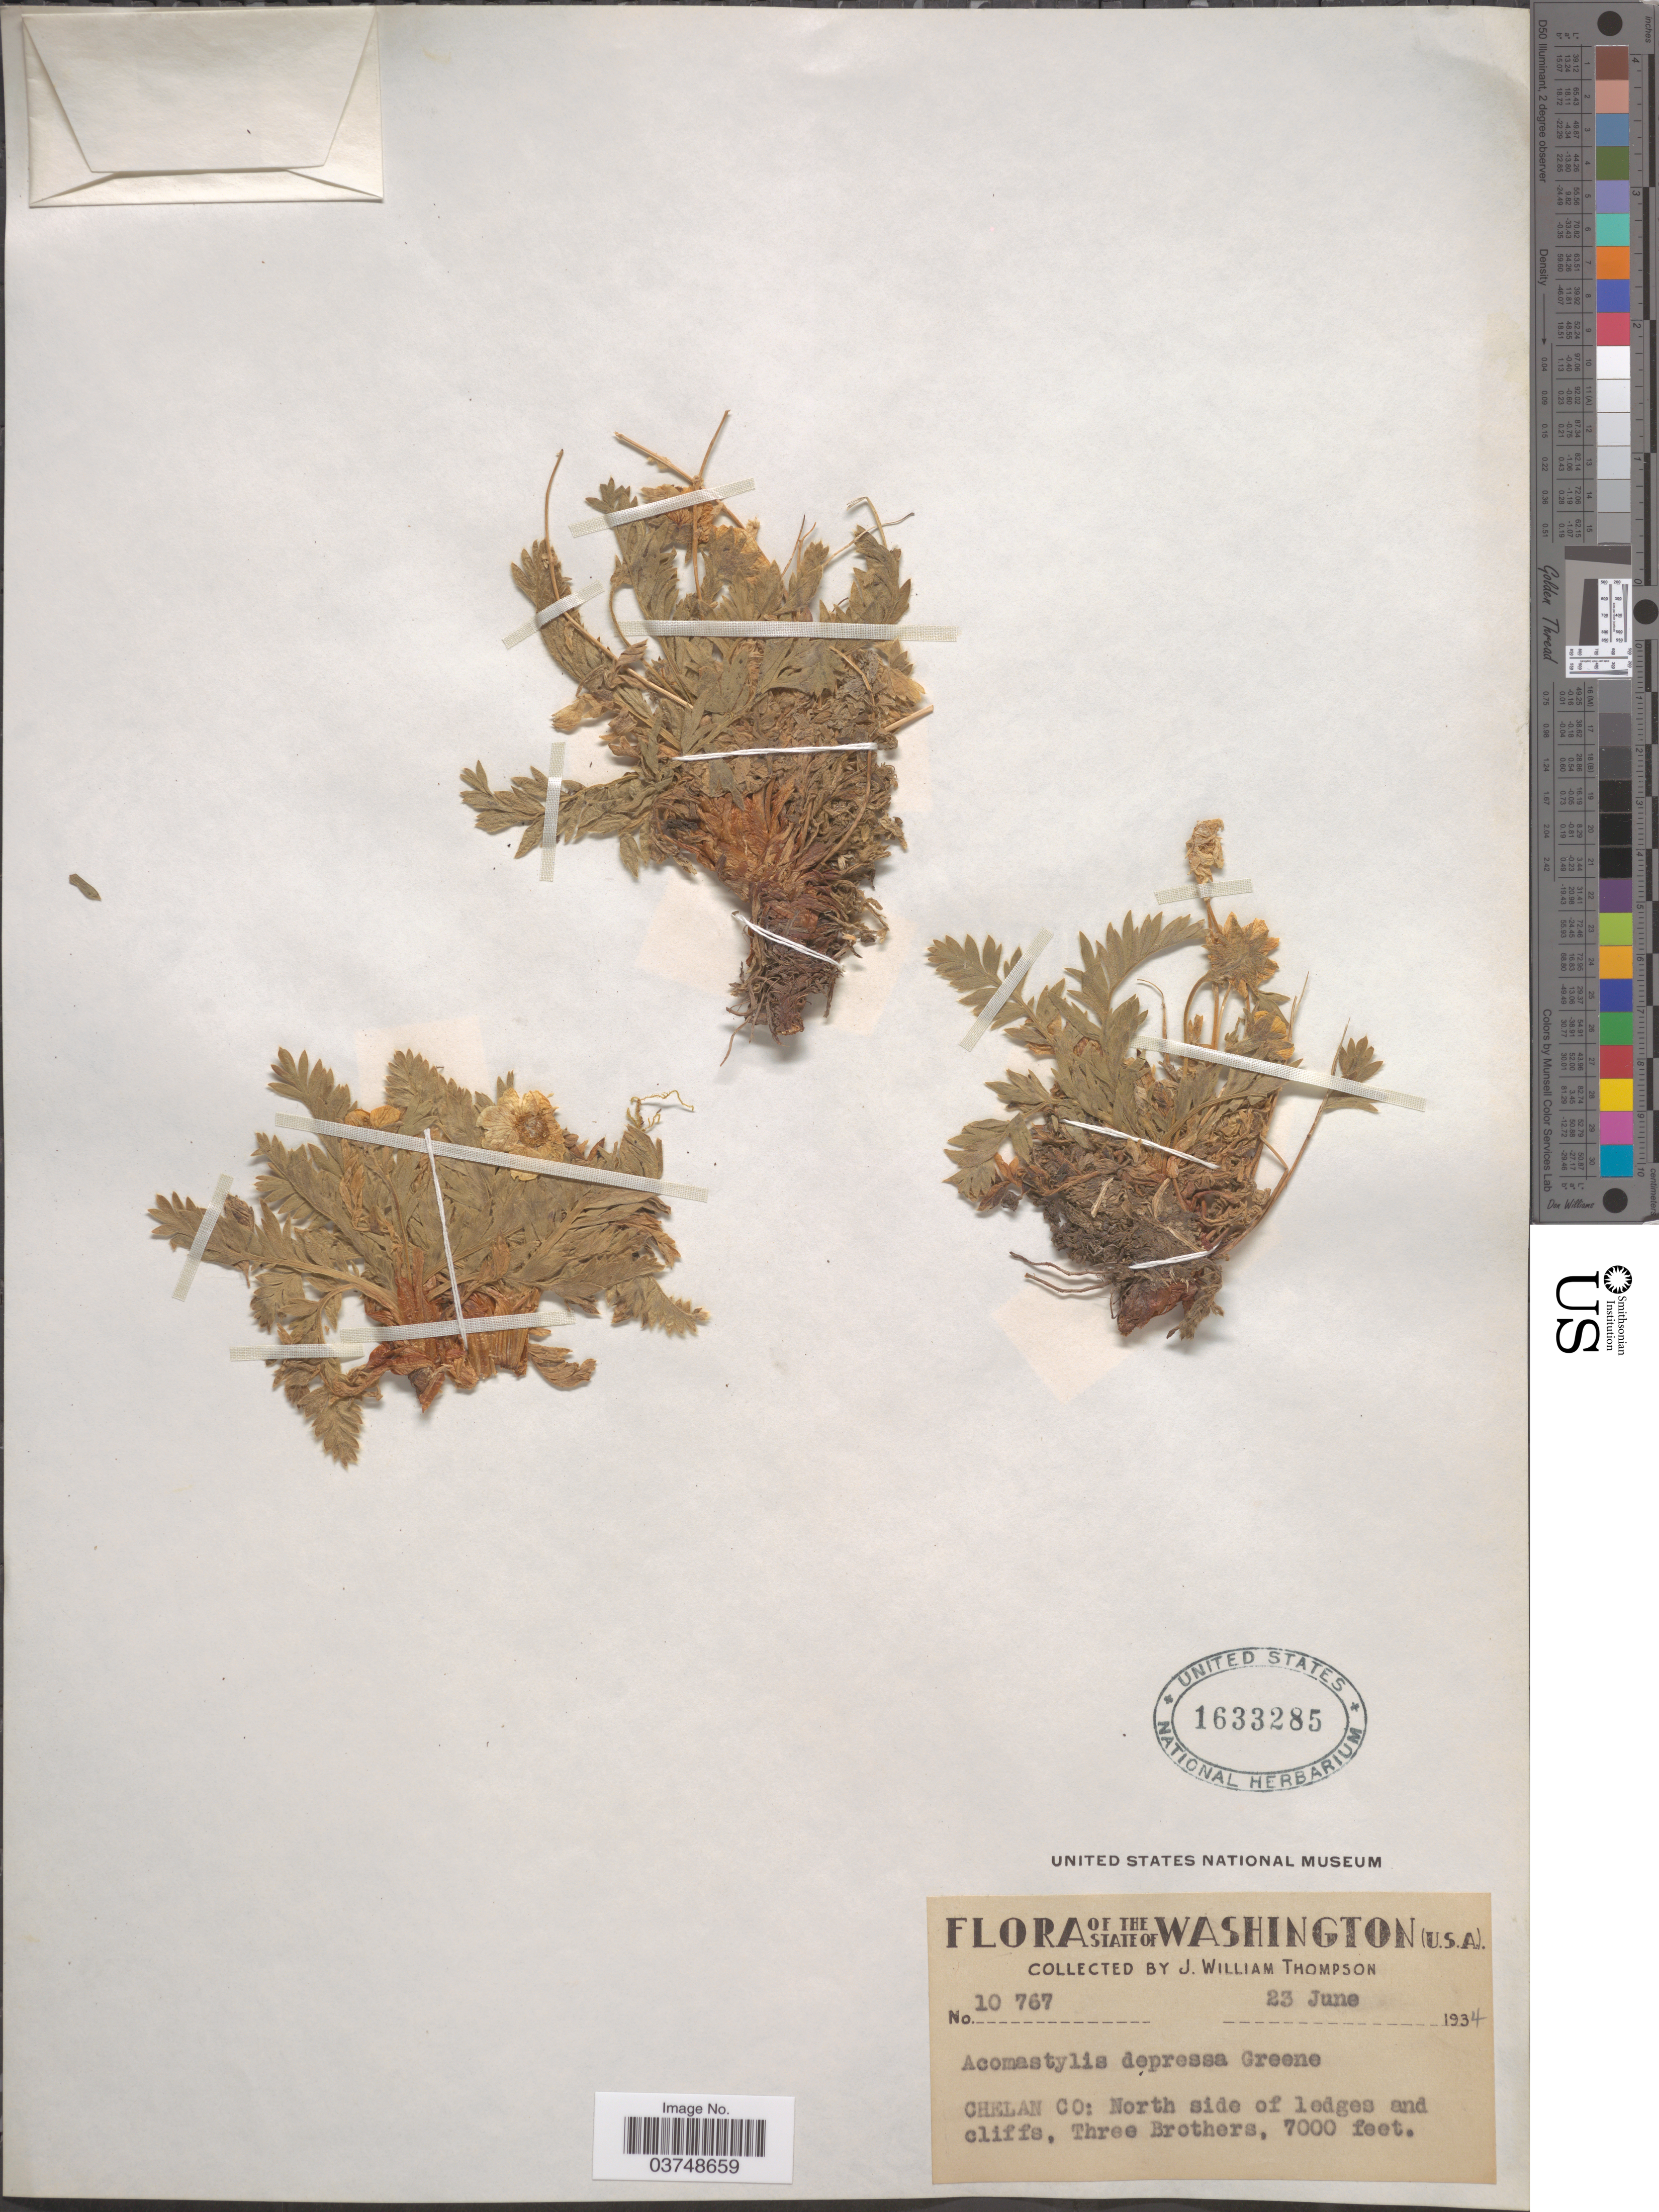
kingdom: Plantae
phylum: Tracheophyta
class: Magnoliopsida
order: Rosales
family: Rosaceae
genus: Geum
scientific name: Geum rossii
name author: (R. Br.) Ser.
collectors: J. W. Thompson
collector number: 10767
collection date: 1934-06-23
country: United States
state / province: Washington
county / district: Chelan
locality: Chelan Co: North side of ledges and cliffs, Three Brothers.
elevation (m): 2134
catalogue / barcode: US 1633285